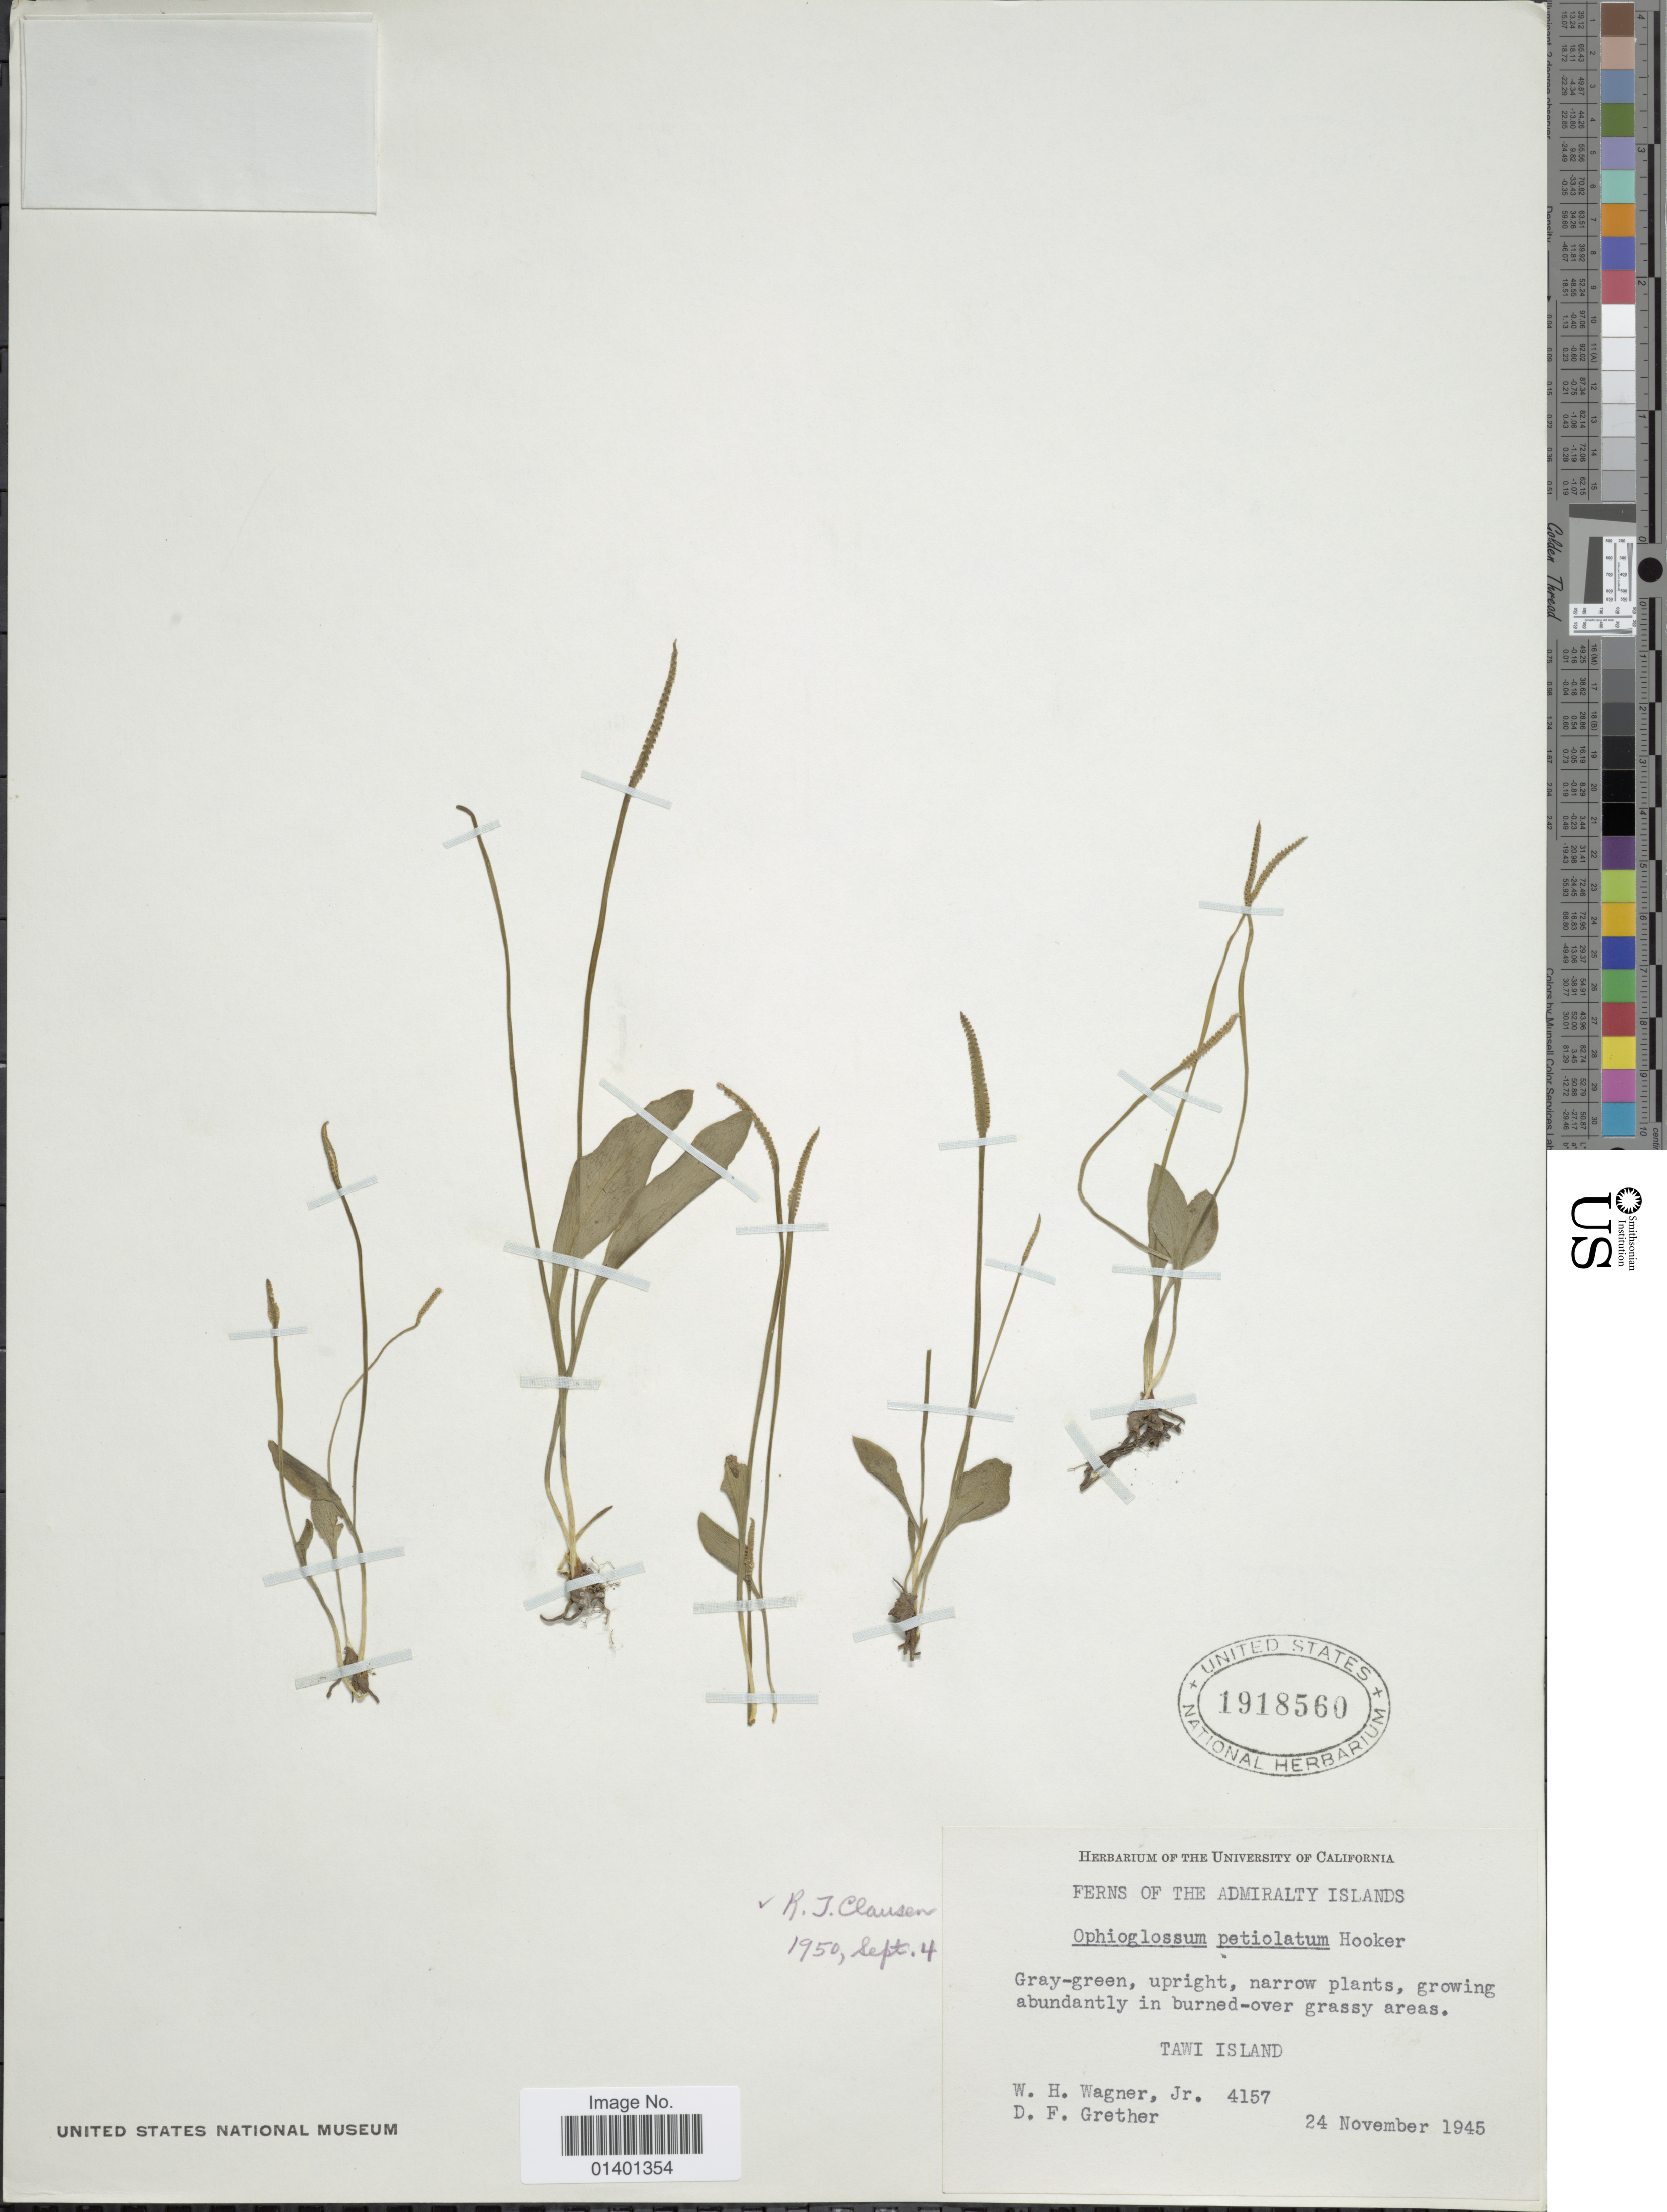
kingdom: Plantae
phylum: Tracheophyta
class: Polypodiopsida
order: Ophioglossales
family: Ophioglossaceae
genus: Ophioglossum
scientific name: Ophioglossum petiolatum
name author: Hook.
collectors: W. H. Wagner & D. F. Grether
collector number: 4157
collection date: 1945-11-24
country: Papua New Guinea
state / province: Manus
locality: Admiralty Islands, Tawi island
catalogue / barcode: US 1918560